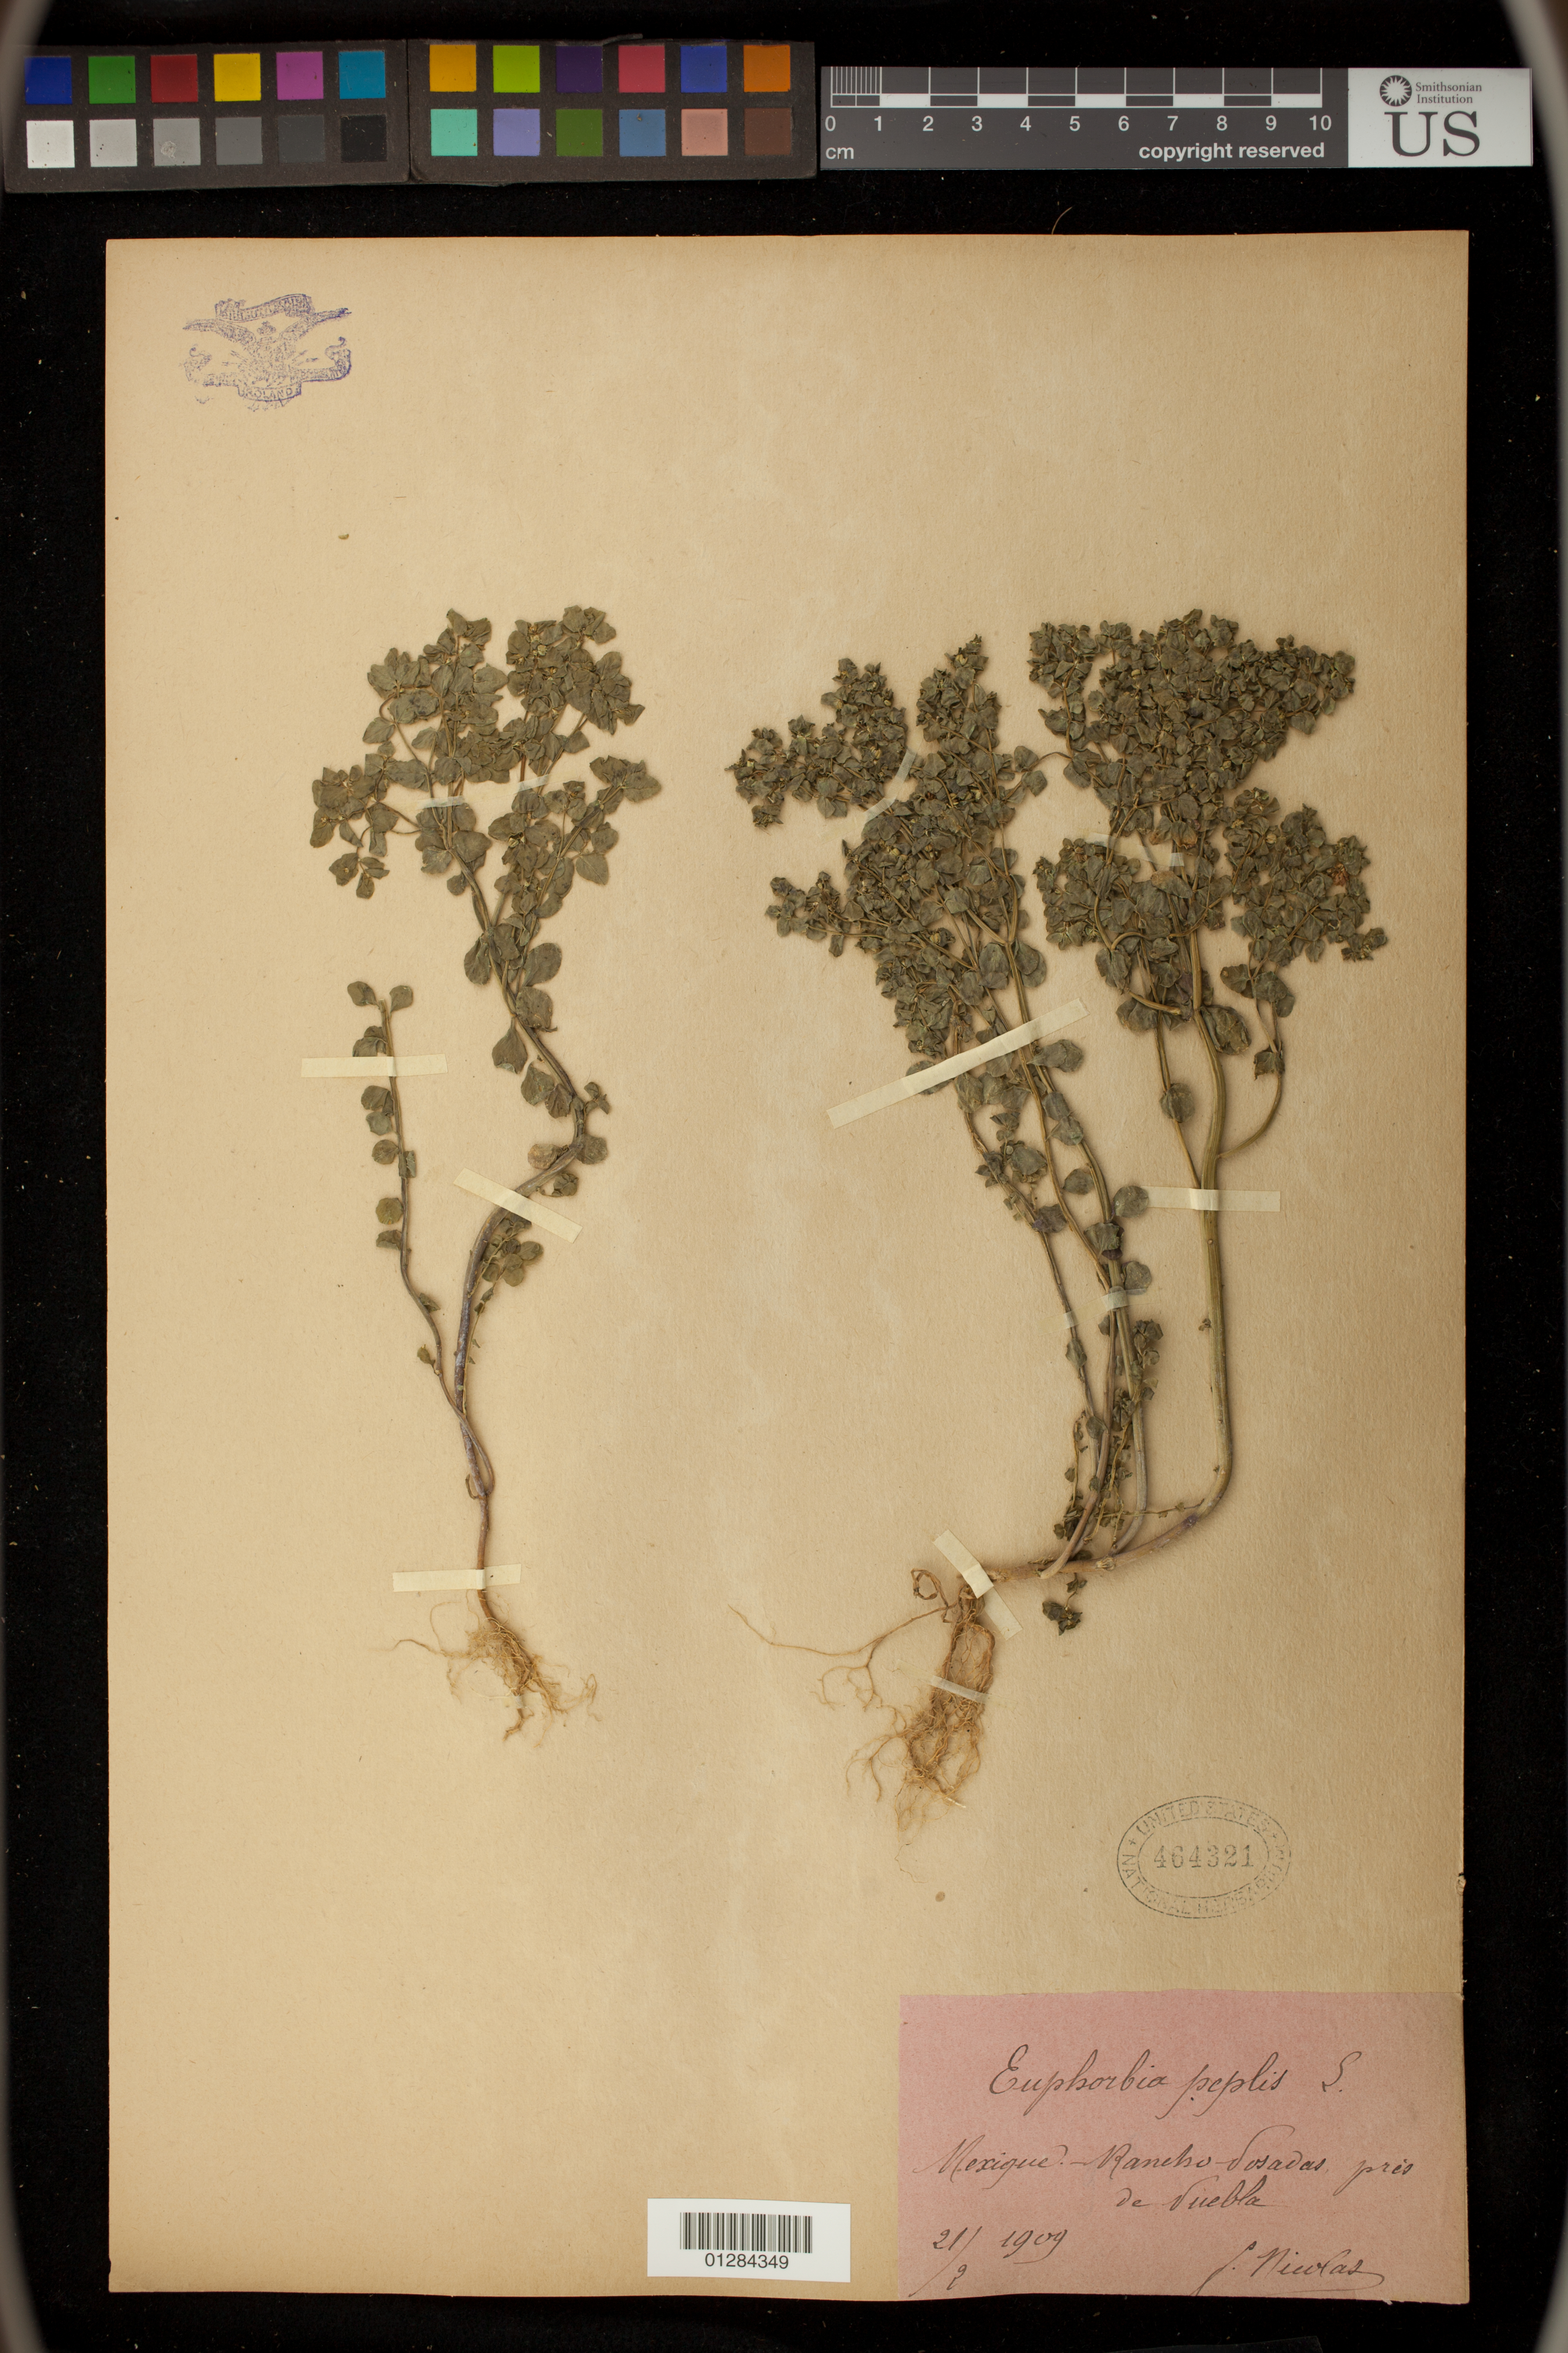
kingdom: Plantae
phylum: Tracheophyta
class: Magnoliopsida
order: Malpighiales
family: Euphorbiaceae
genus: Euphorbia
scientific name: Euphorbia peplus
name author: L.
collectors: B. Nicolas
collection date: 1909-02-21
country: Mexico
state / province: Puebla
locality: Rancho Posadas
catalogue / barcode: US 464321